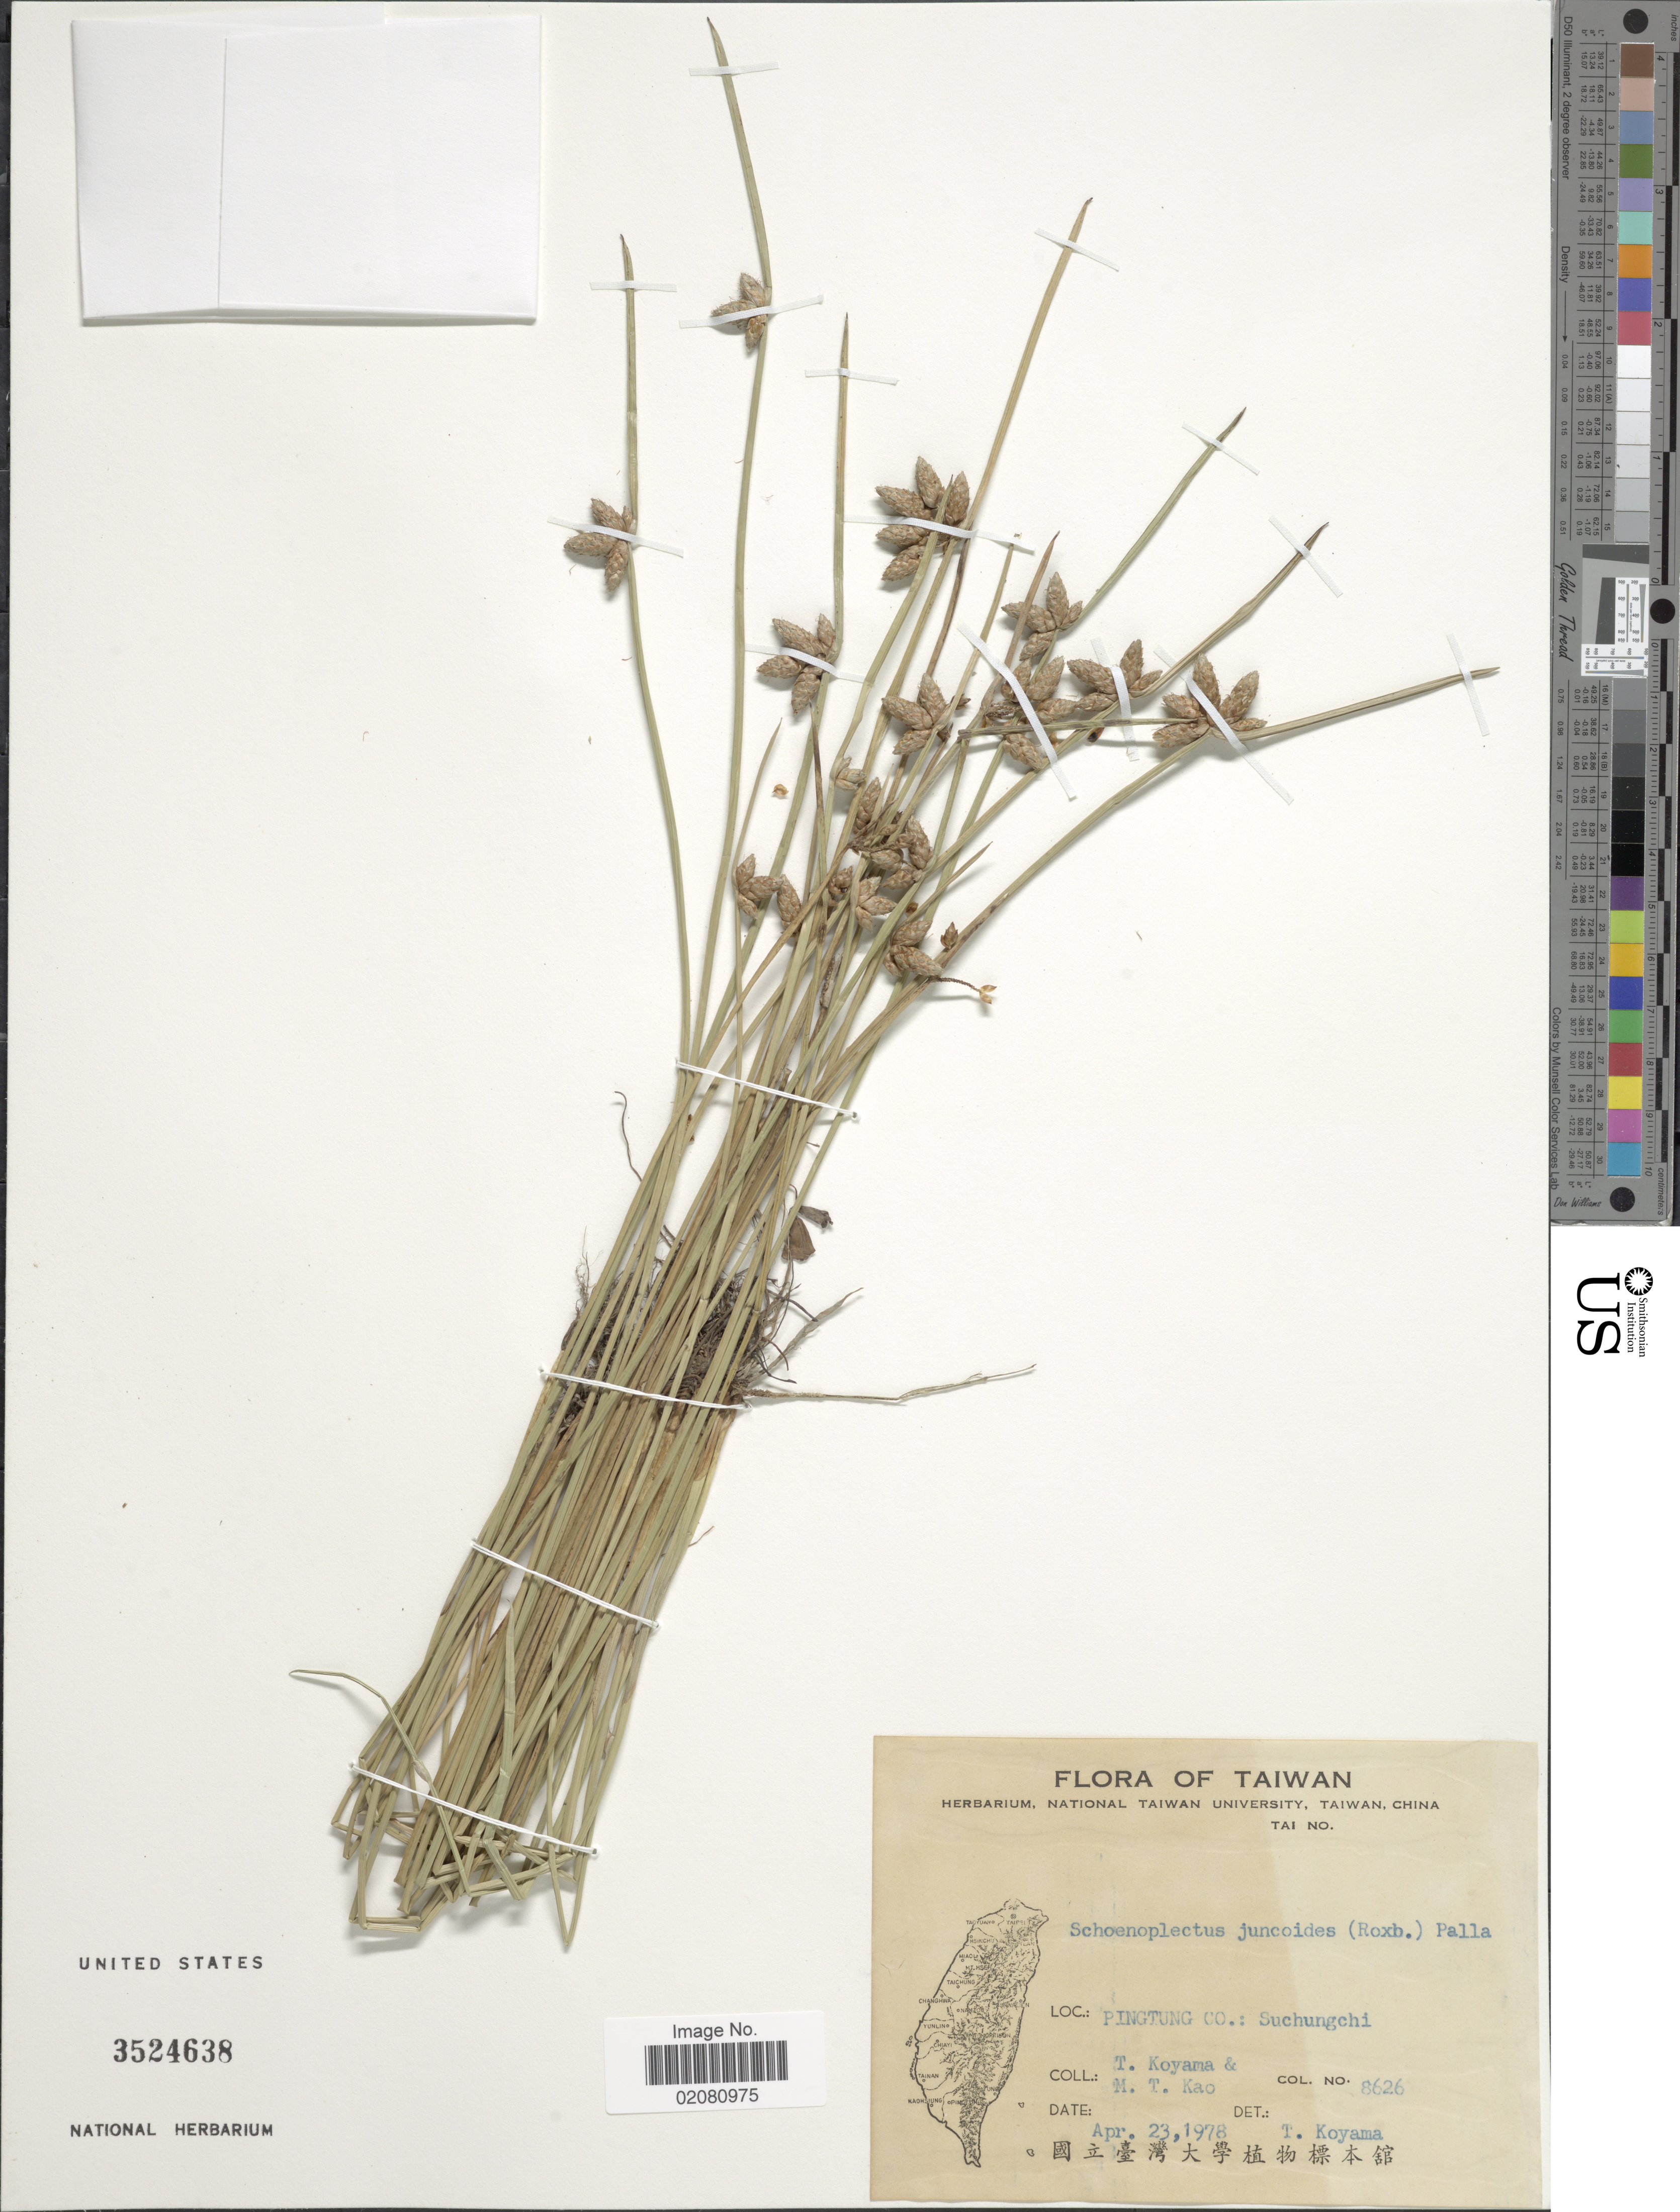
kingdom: Plantae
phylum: Tracheophyta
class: Liliopsida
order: Poales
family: Cyperaceae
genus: Schoenoplectus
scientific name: Schoenoplectus juncoides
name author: (Roxb.) Palla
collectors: T. Koyama & M. T. Kao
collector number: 8626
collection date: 1978-04-23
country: Taiwan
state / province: Pingtung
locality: Pingtung Co.: suchungchi.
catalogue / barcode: US 3524638